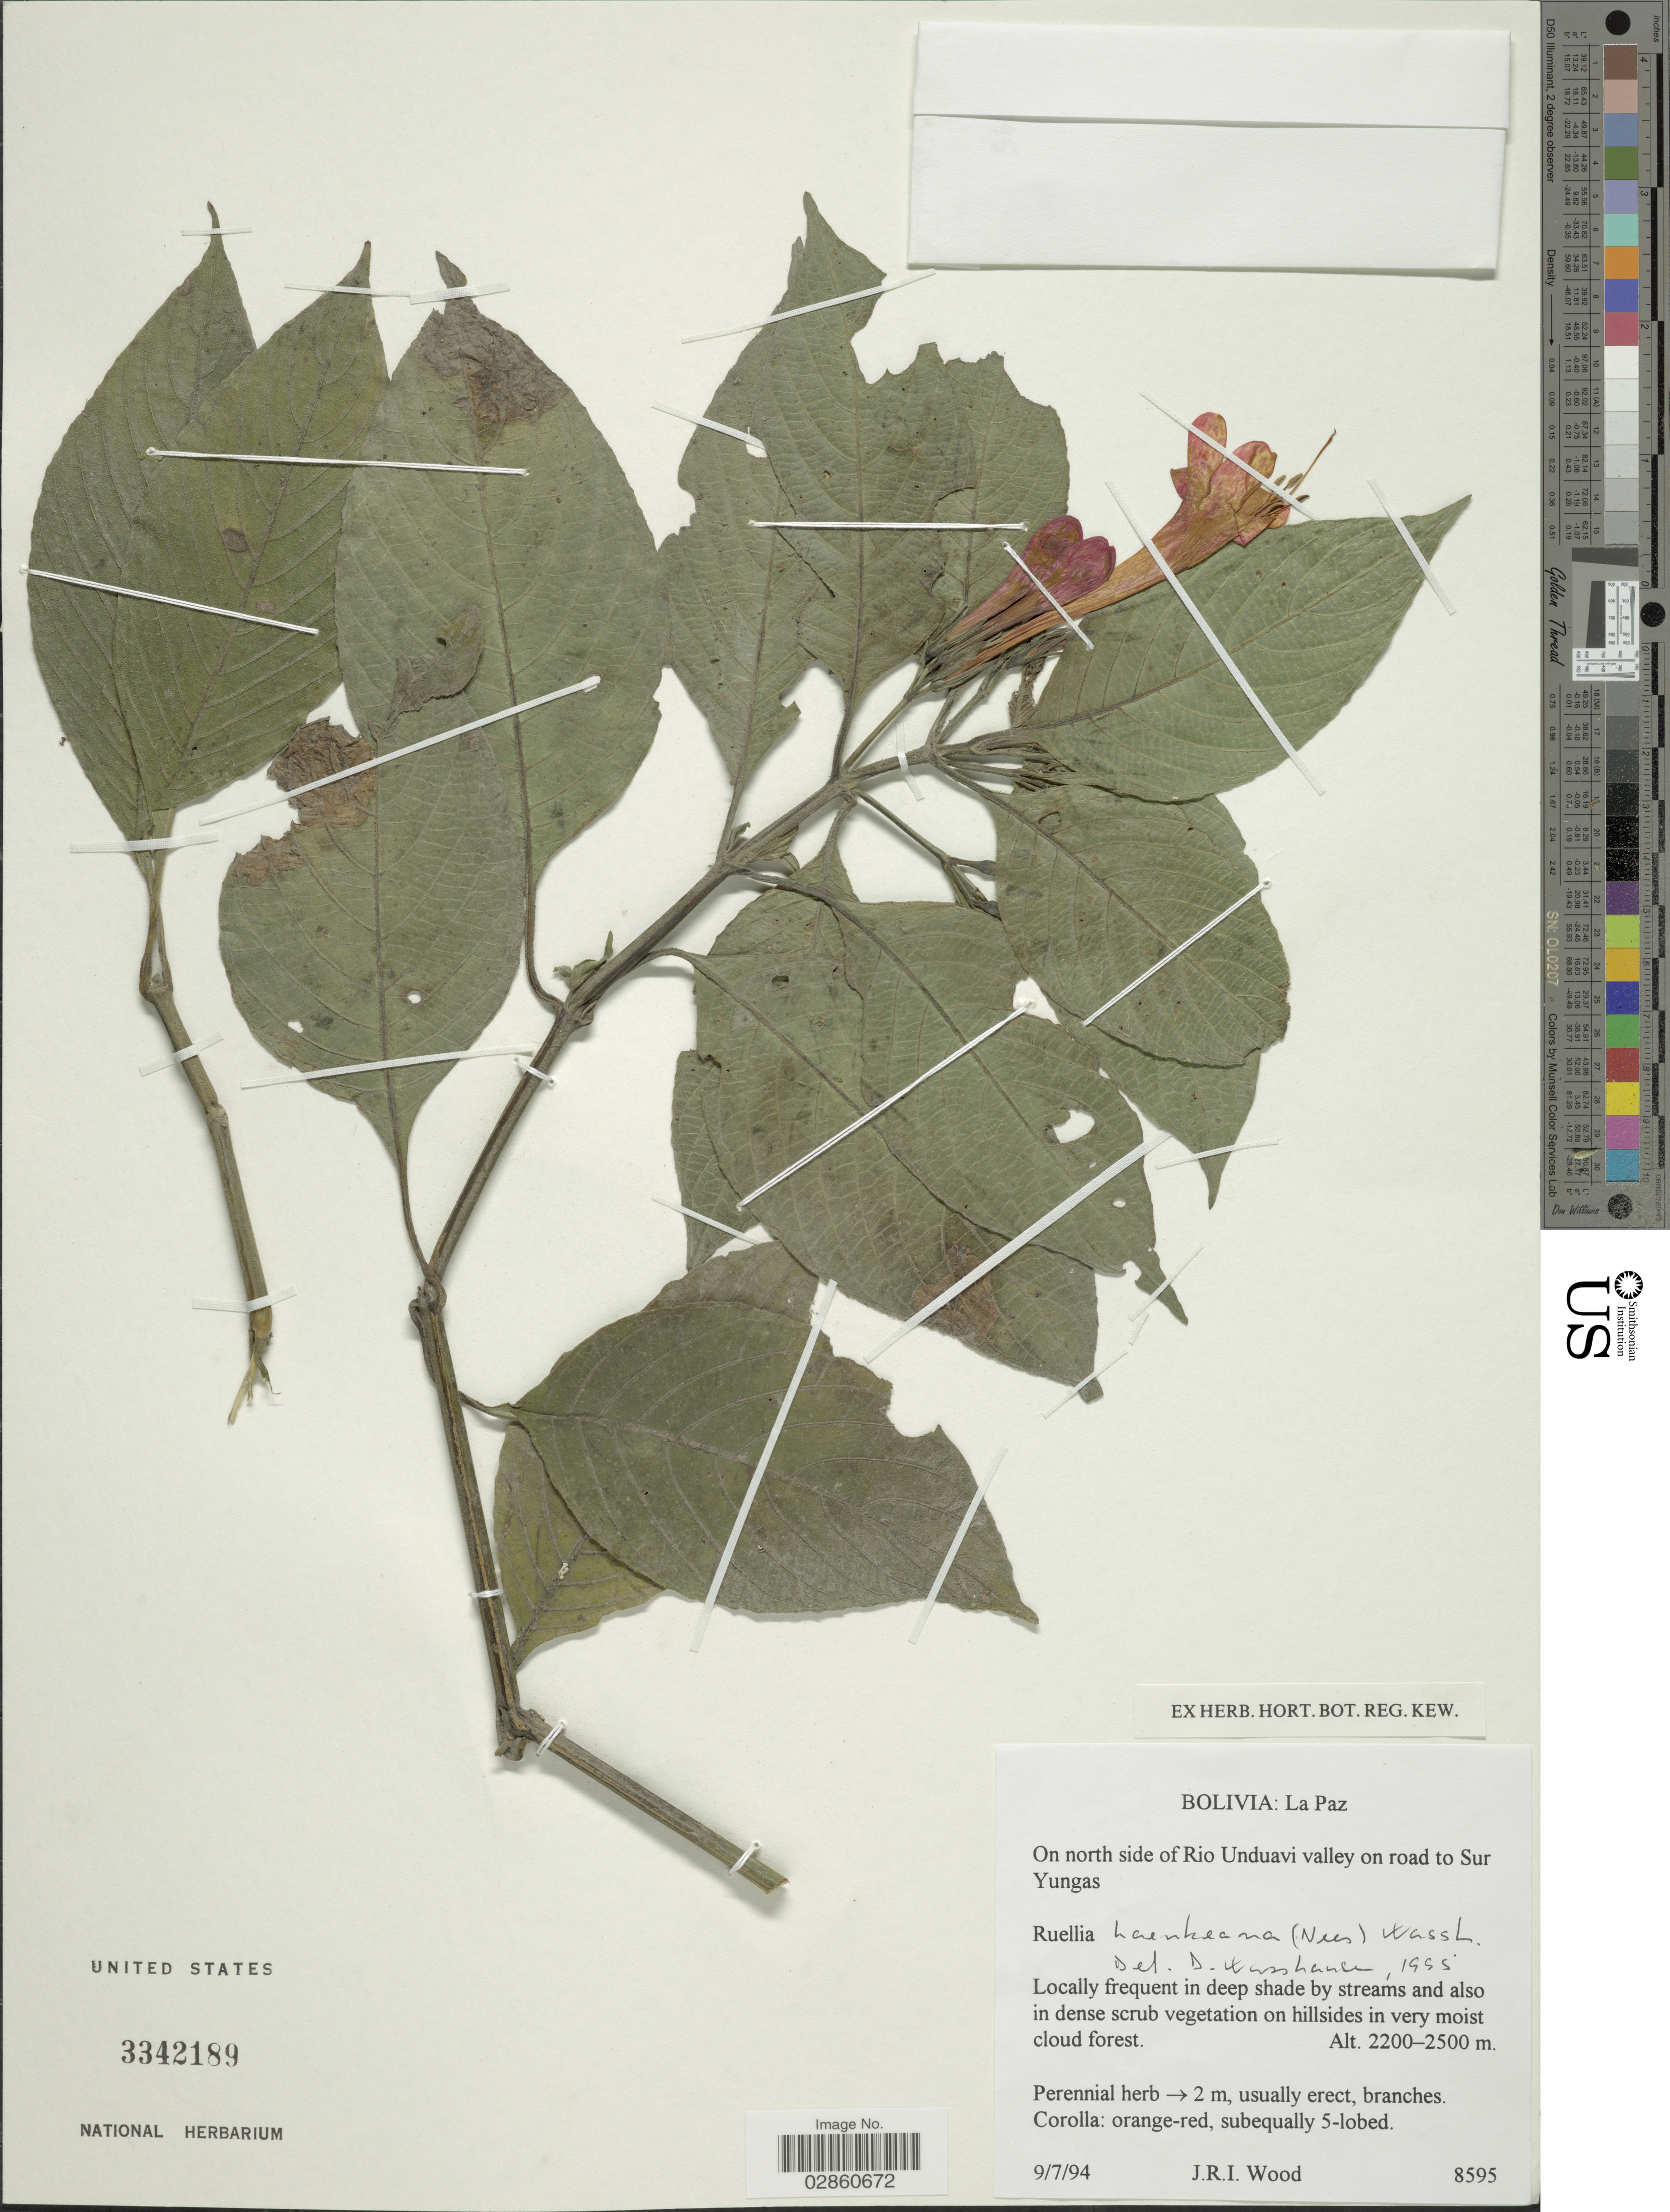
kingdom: Plantae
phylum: Tracheophyta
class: Magnoliopsida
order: Lamiales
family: Acanthaceae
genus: Ruellia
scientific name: Ruellia haenkeana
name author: (Nees) Wassh.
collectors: J. R. I. Wood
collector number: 8595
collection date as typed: Transcribed d/m/y: 9/7/94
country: Bolivia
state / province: La Paz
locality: On north side of Rio Unduavi valley on road to Sur Yungas.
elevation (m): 2200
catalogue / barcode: US 3342189